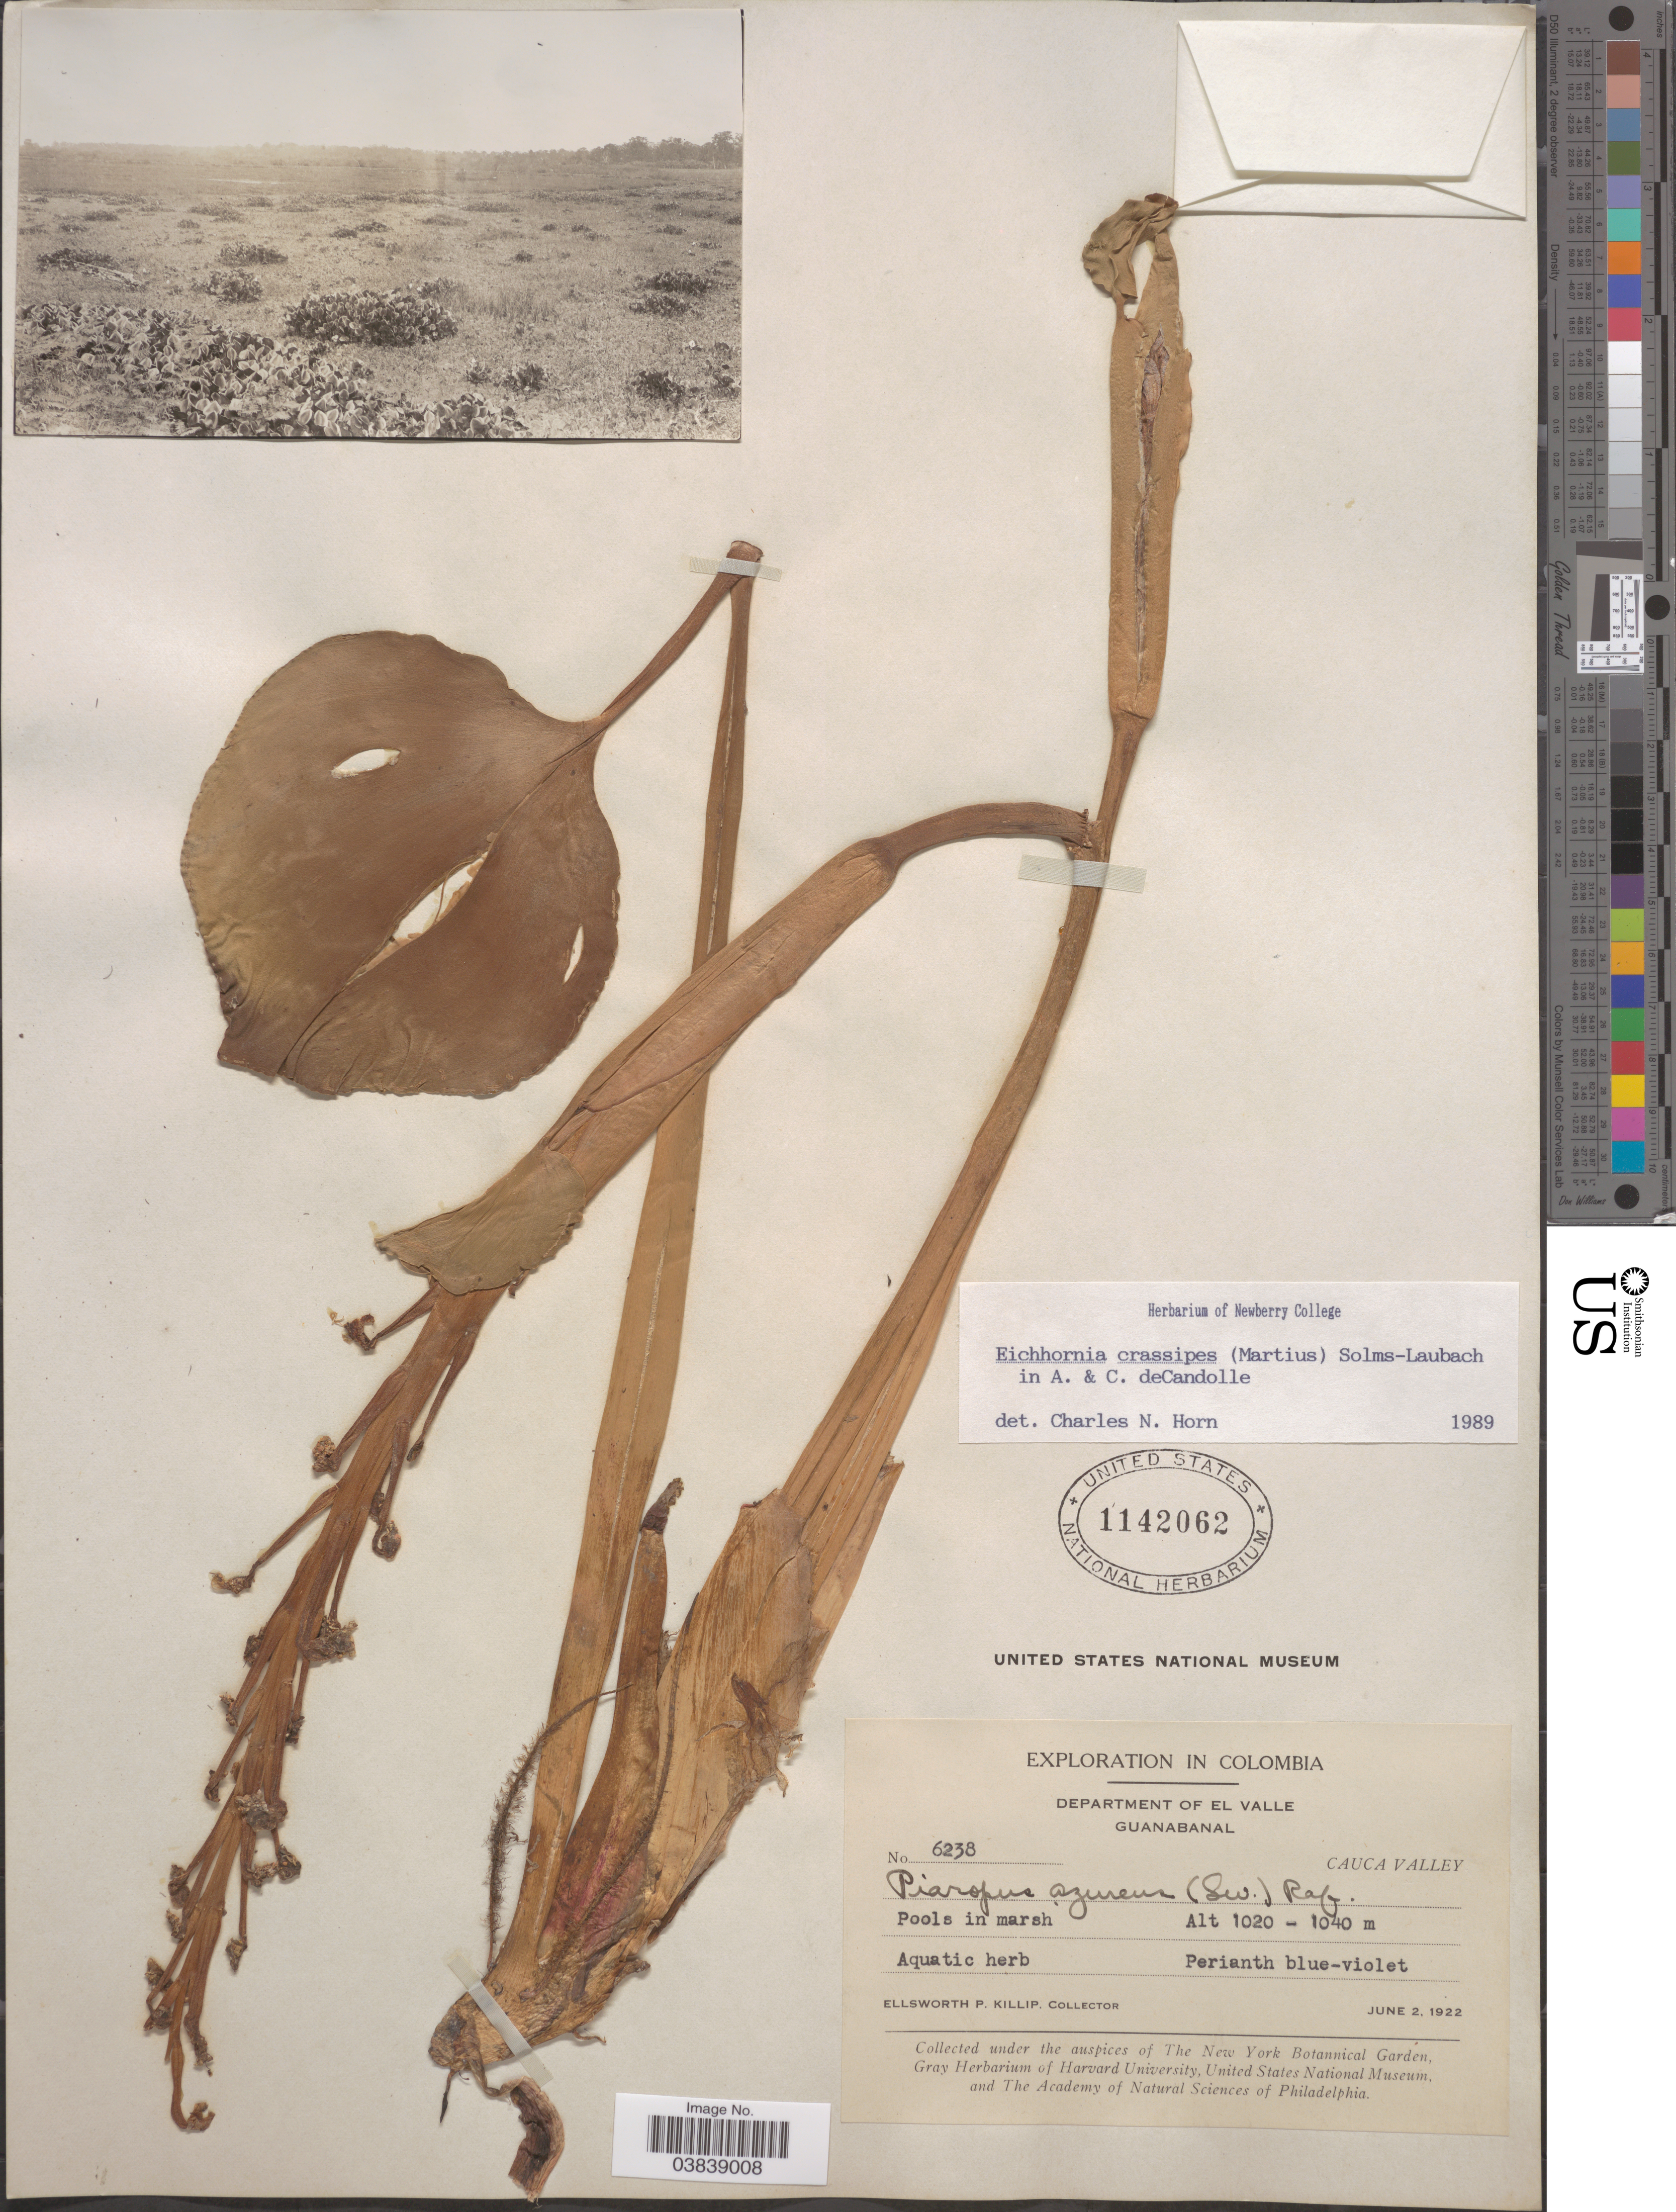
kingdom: Plantae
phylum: Tracheophyta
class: Liliopsida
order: Commelinales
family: Pontederiaceae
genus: Eichhornia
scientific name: Eichhornia crassipes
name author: (Mart.) Solms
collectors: E. P. Killip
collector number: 6238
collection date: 1922-06-02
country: Colombia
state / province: Valle del Cauca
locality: Department of El Valle. Guanabanal. Cauca Valley.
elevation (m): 1020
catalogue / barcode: US 1142062